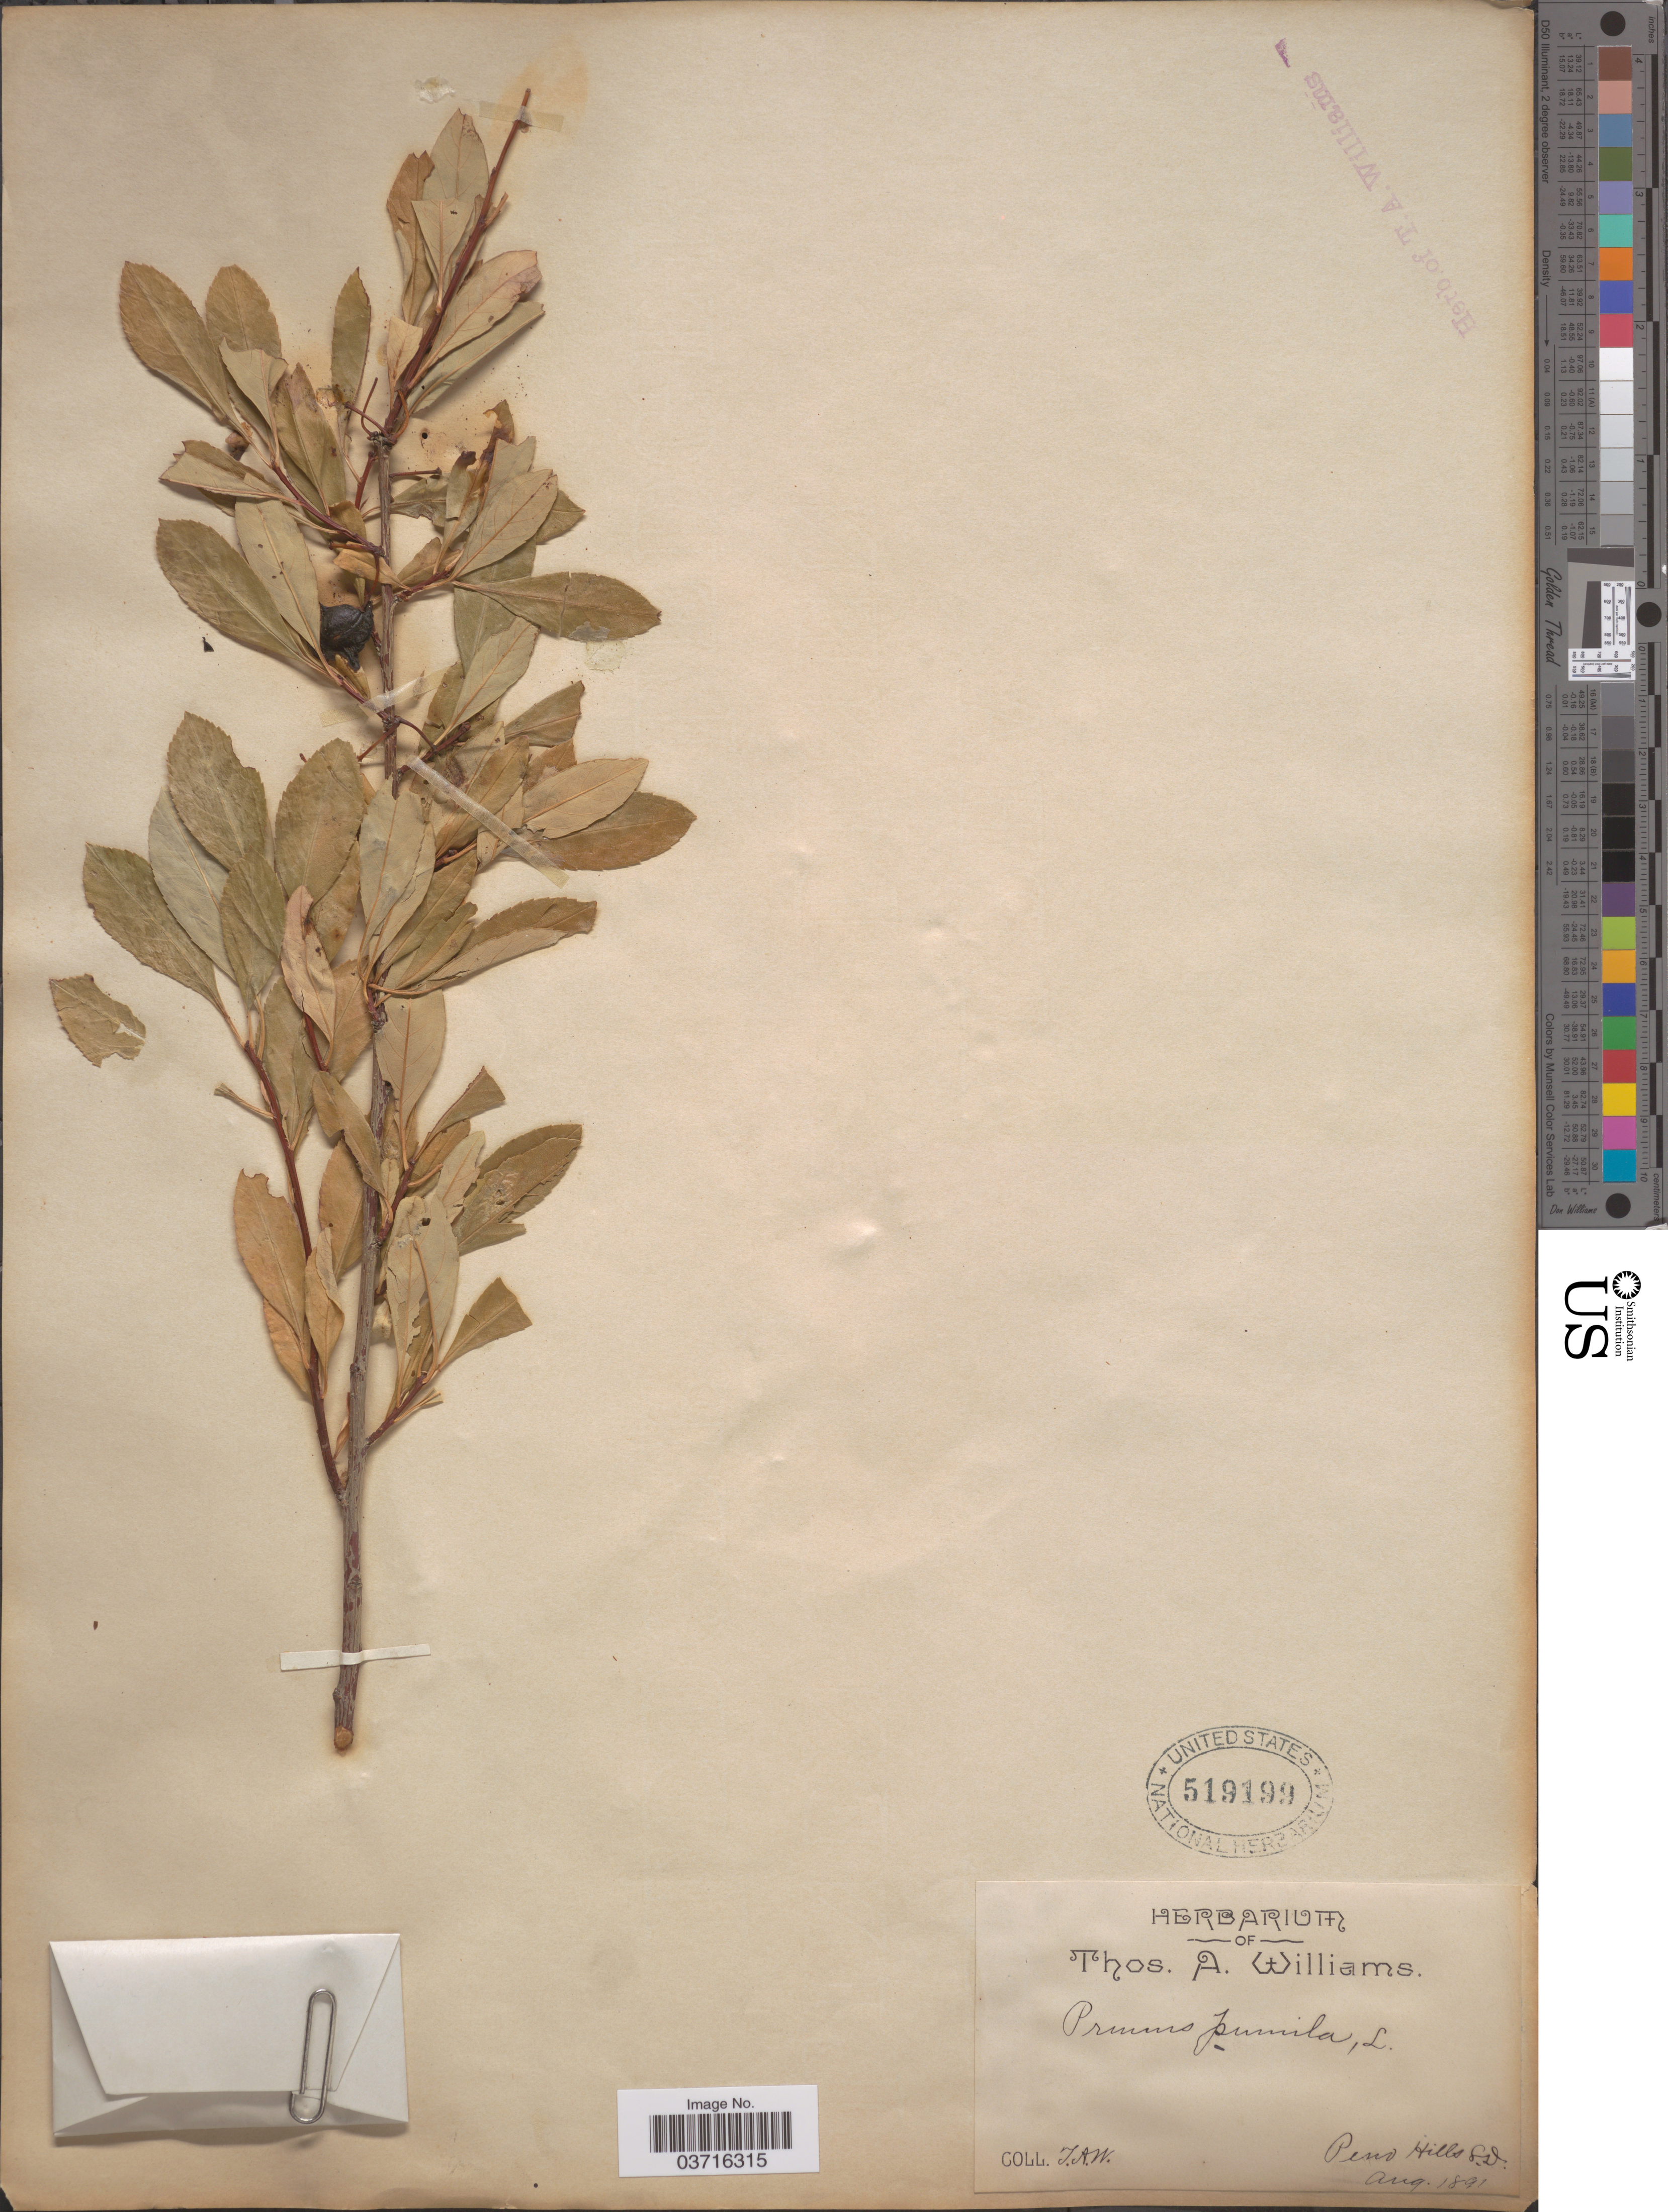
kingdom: Plantae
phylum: Tracheophyta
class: Magnoliopsida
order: Rosales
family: Rosaceae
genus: Prunus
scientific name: Prunus pumila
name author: L.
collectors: T. A. Williams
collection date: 1891-08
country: United States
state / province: South Dakota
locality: Peno Hills.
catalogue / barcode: US 519199